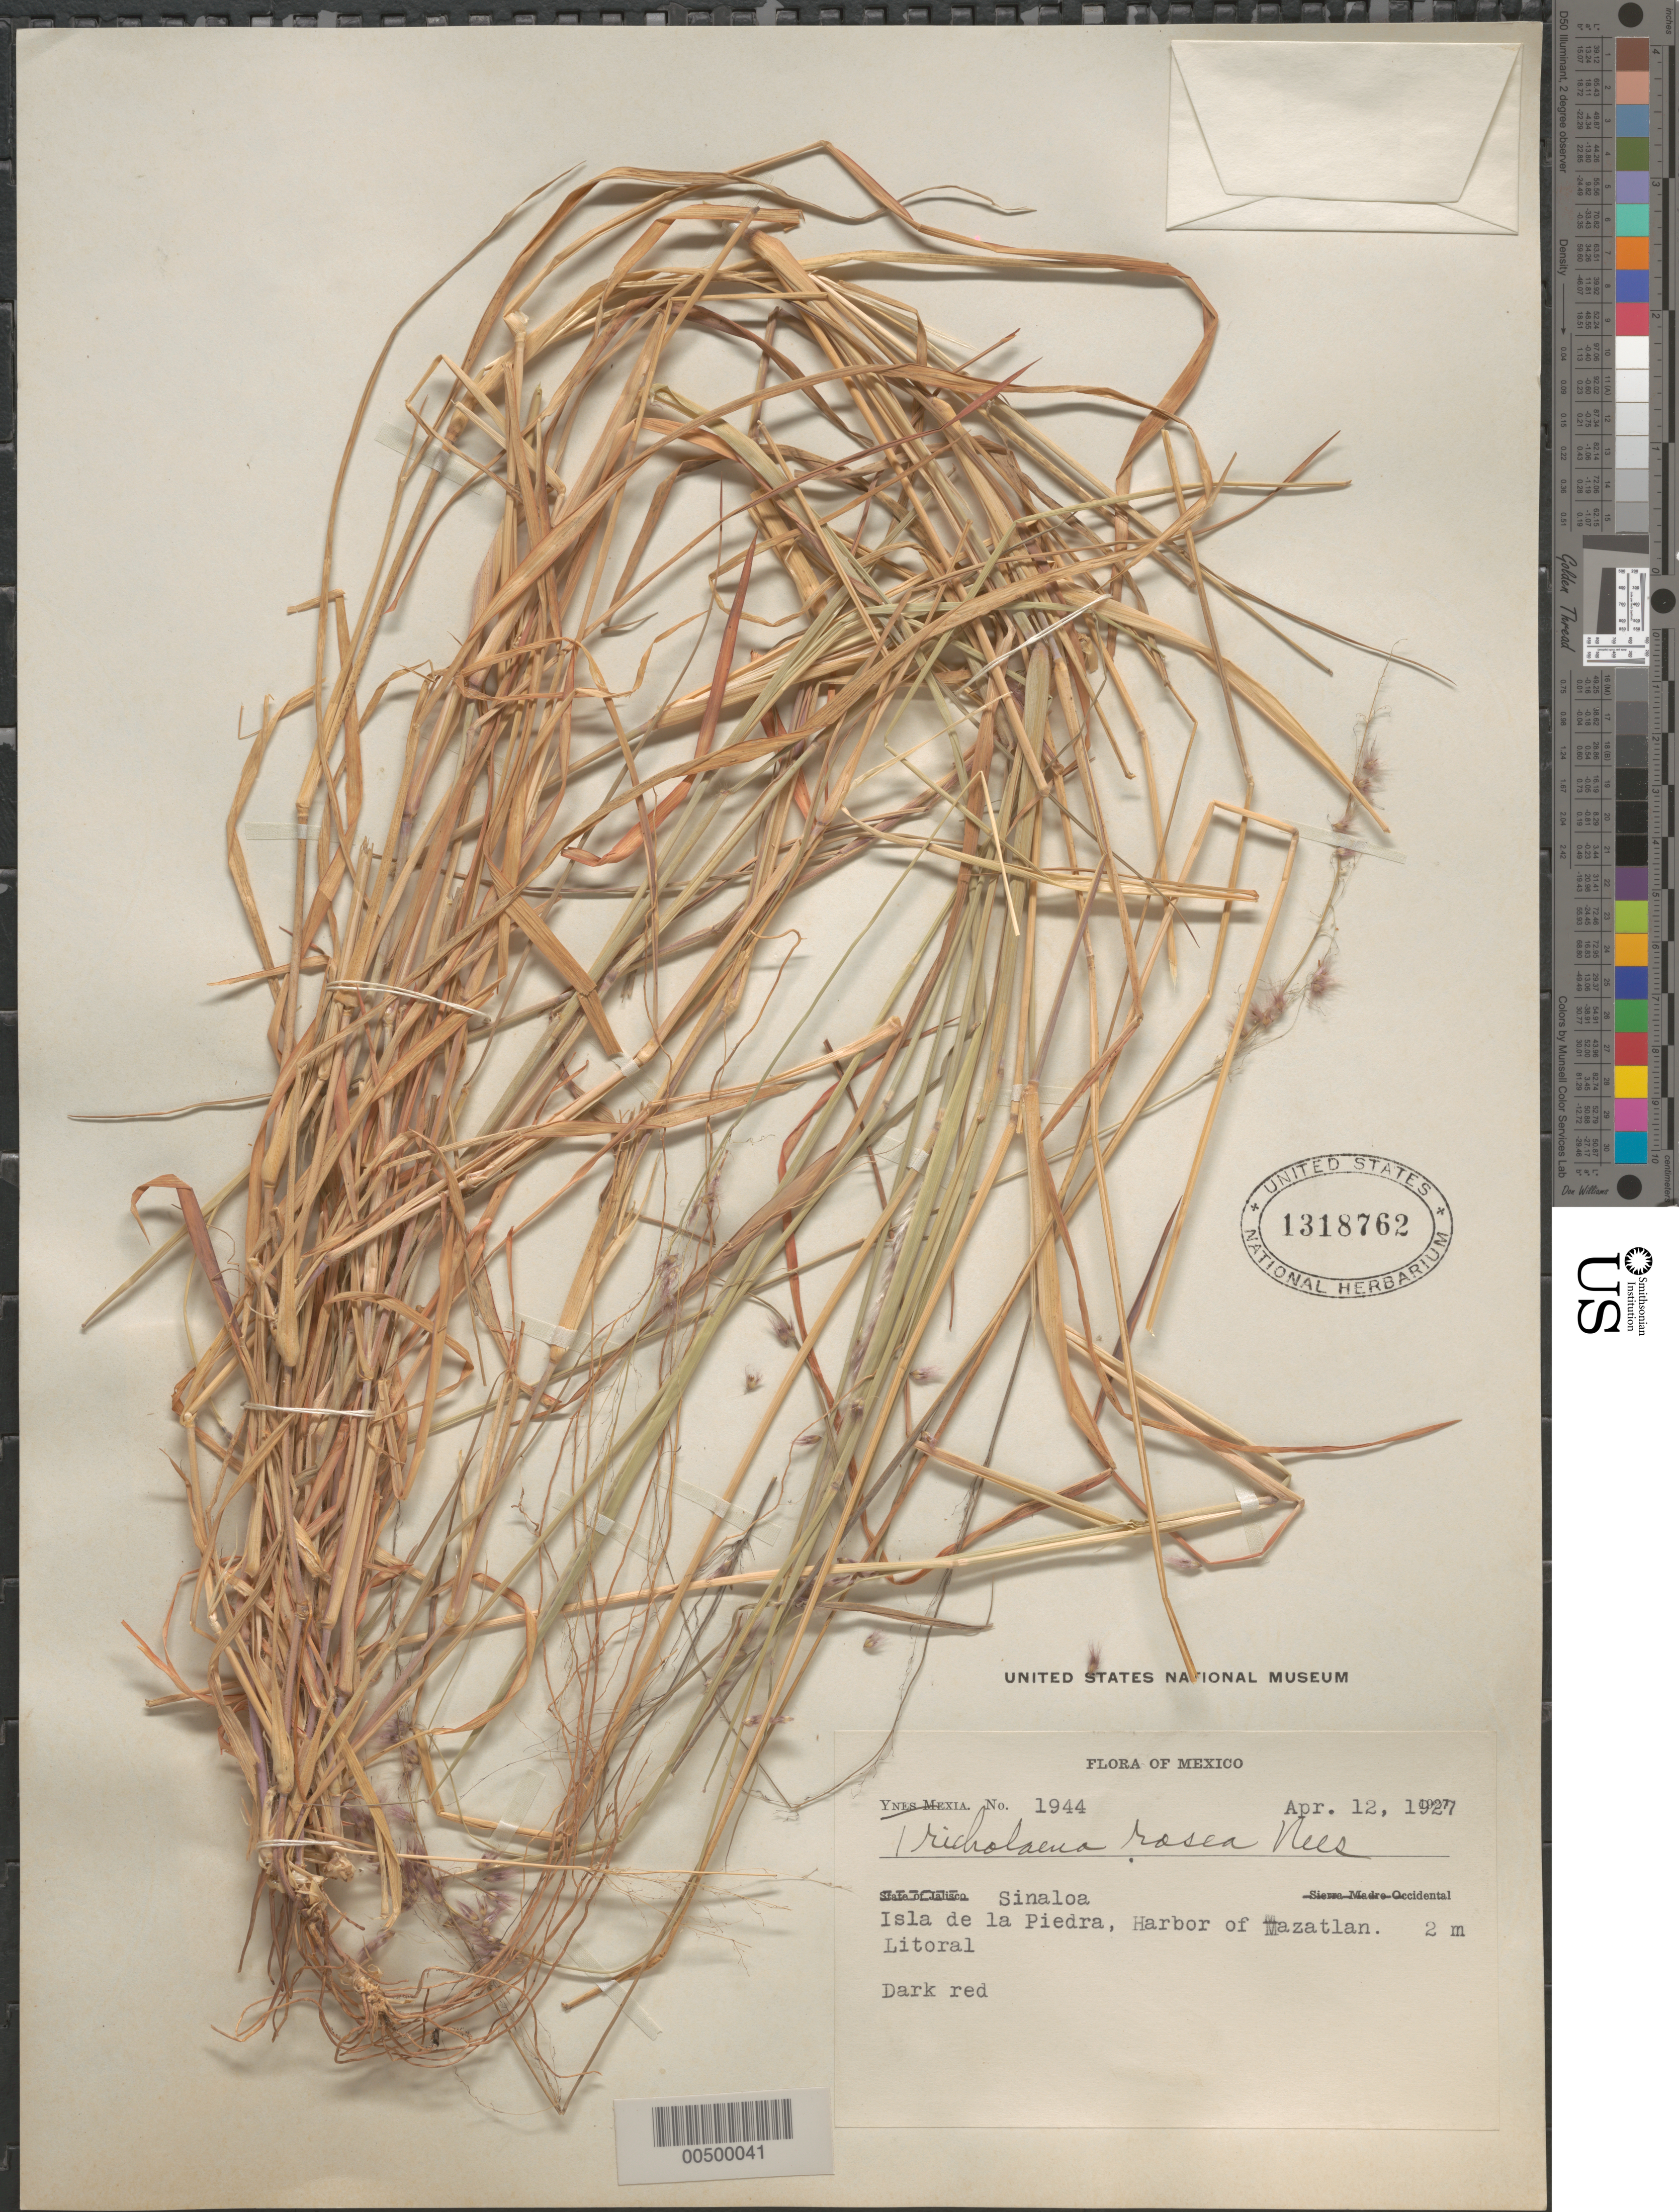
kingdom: Plantae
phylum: Tracheophyta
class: Liliopsida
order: Poales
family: Poaceae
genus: Rhynchelytrum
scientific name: Rhynchelytrum repens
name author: (Willd.) C.E. Hubb.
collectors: Y. Mexia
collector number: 1944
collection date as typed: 12 Apr 1927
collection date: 1927-04-12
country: Mexico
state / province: Sinaloa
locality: Isla de la Piedra, Harbor of Mazatlan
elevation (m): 2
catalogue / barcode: US 1318762